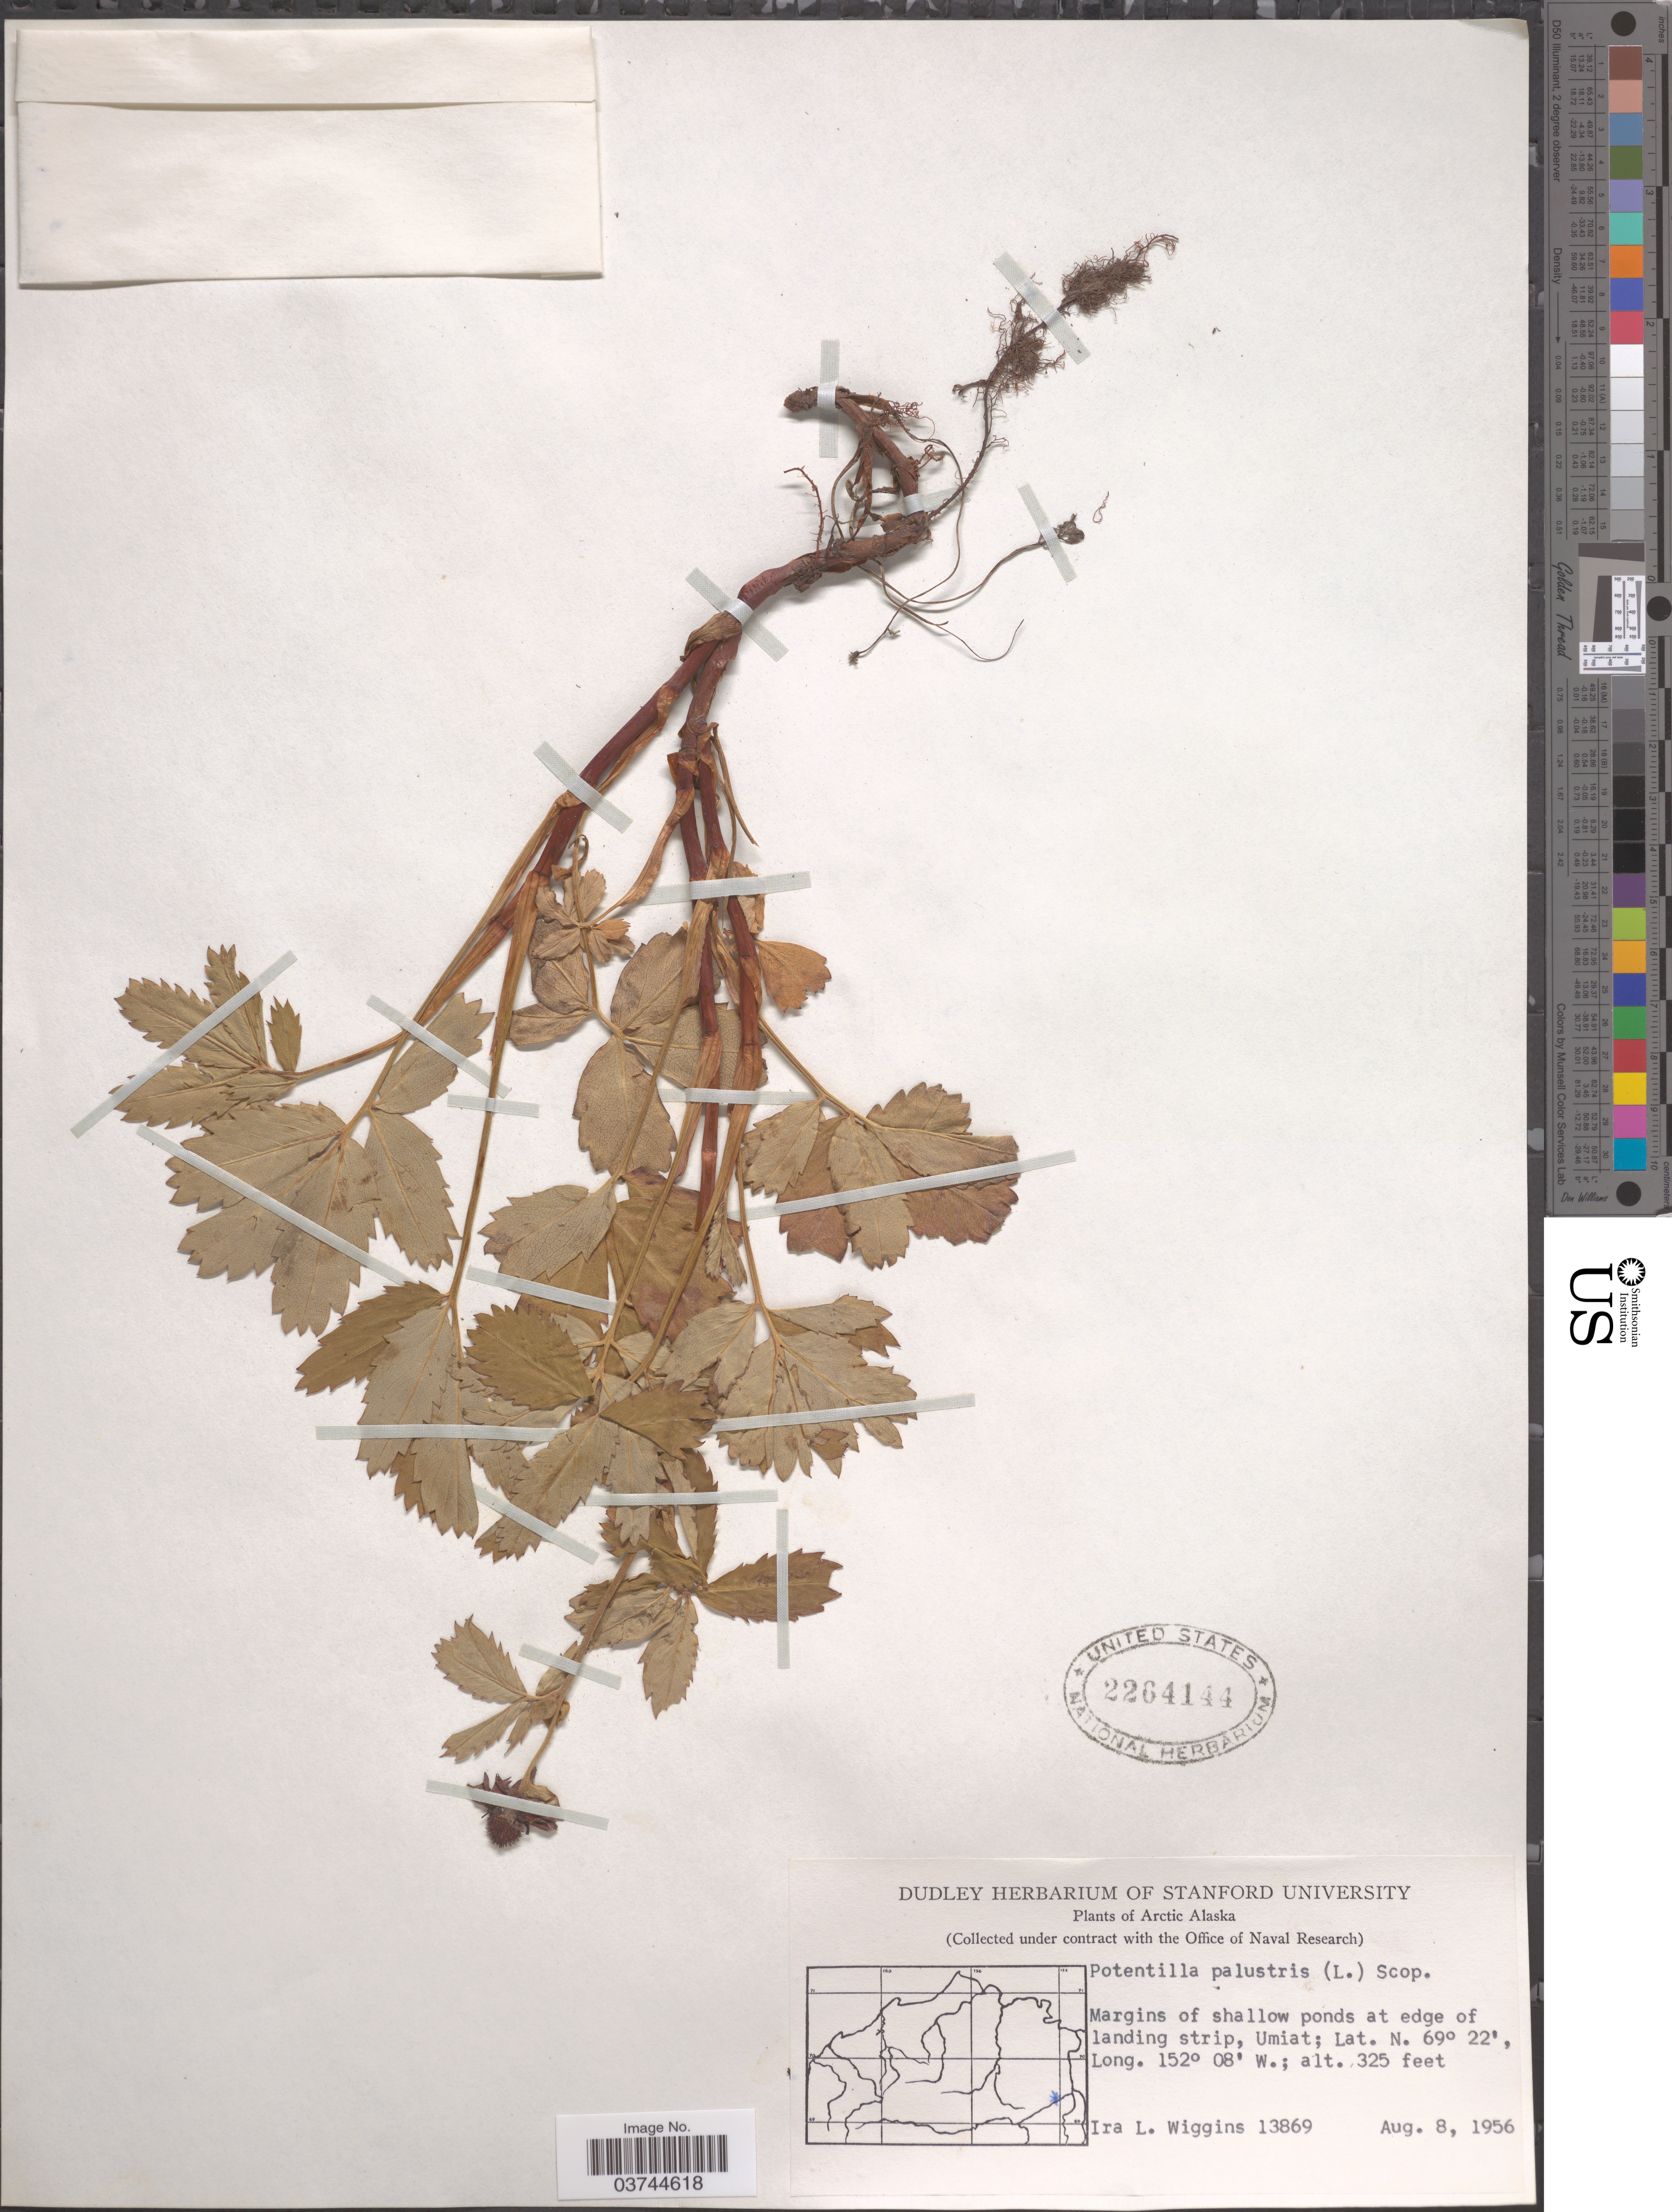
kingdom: Plantae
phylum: Tracheophyta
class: Magnoliopsida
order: Rosales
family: Rosaceae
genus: Comarum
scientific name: Comarum palustre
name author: L.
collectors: I. L. Wiggins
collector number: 13869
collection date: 1956-08-08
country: United States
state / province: Alaska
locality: Arctic Alaska. At edge of landing strip, Umiat.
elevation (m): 99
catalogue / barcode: US 2264144